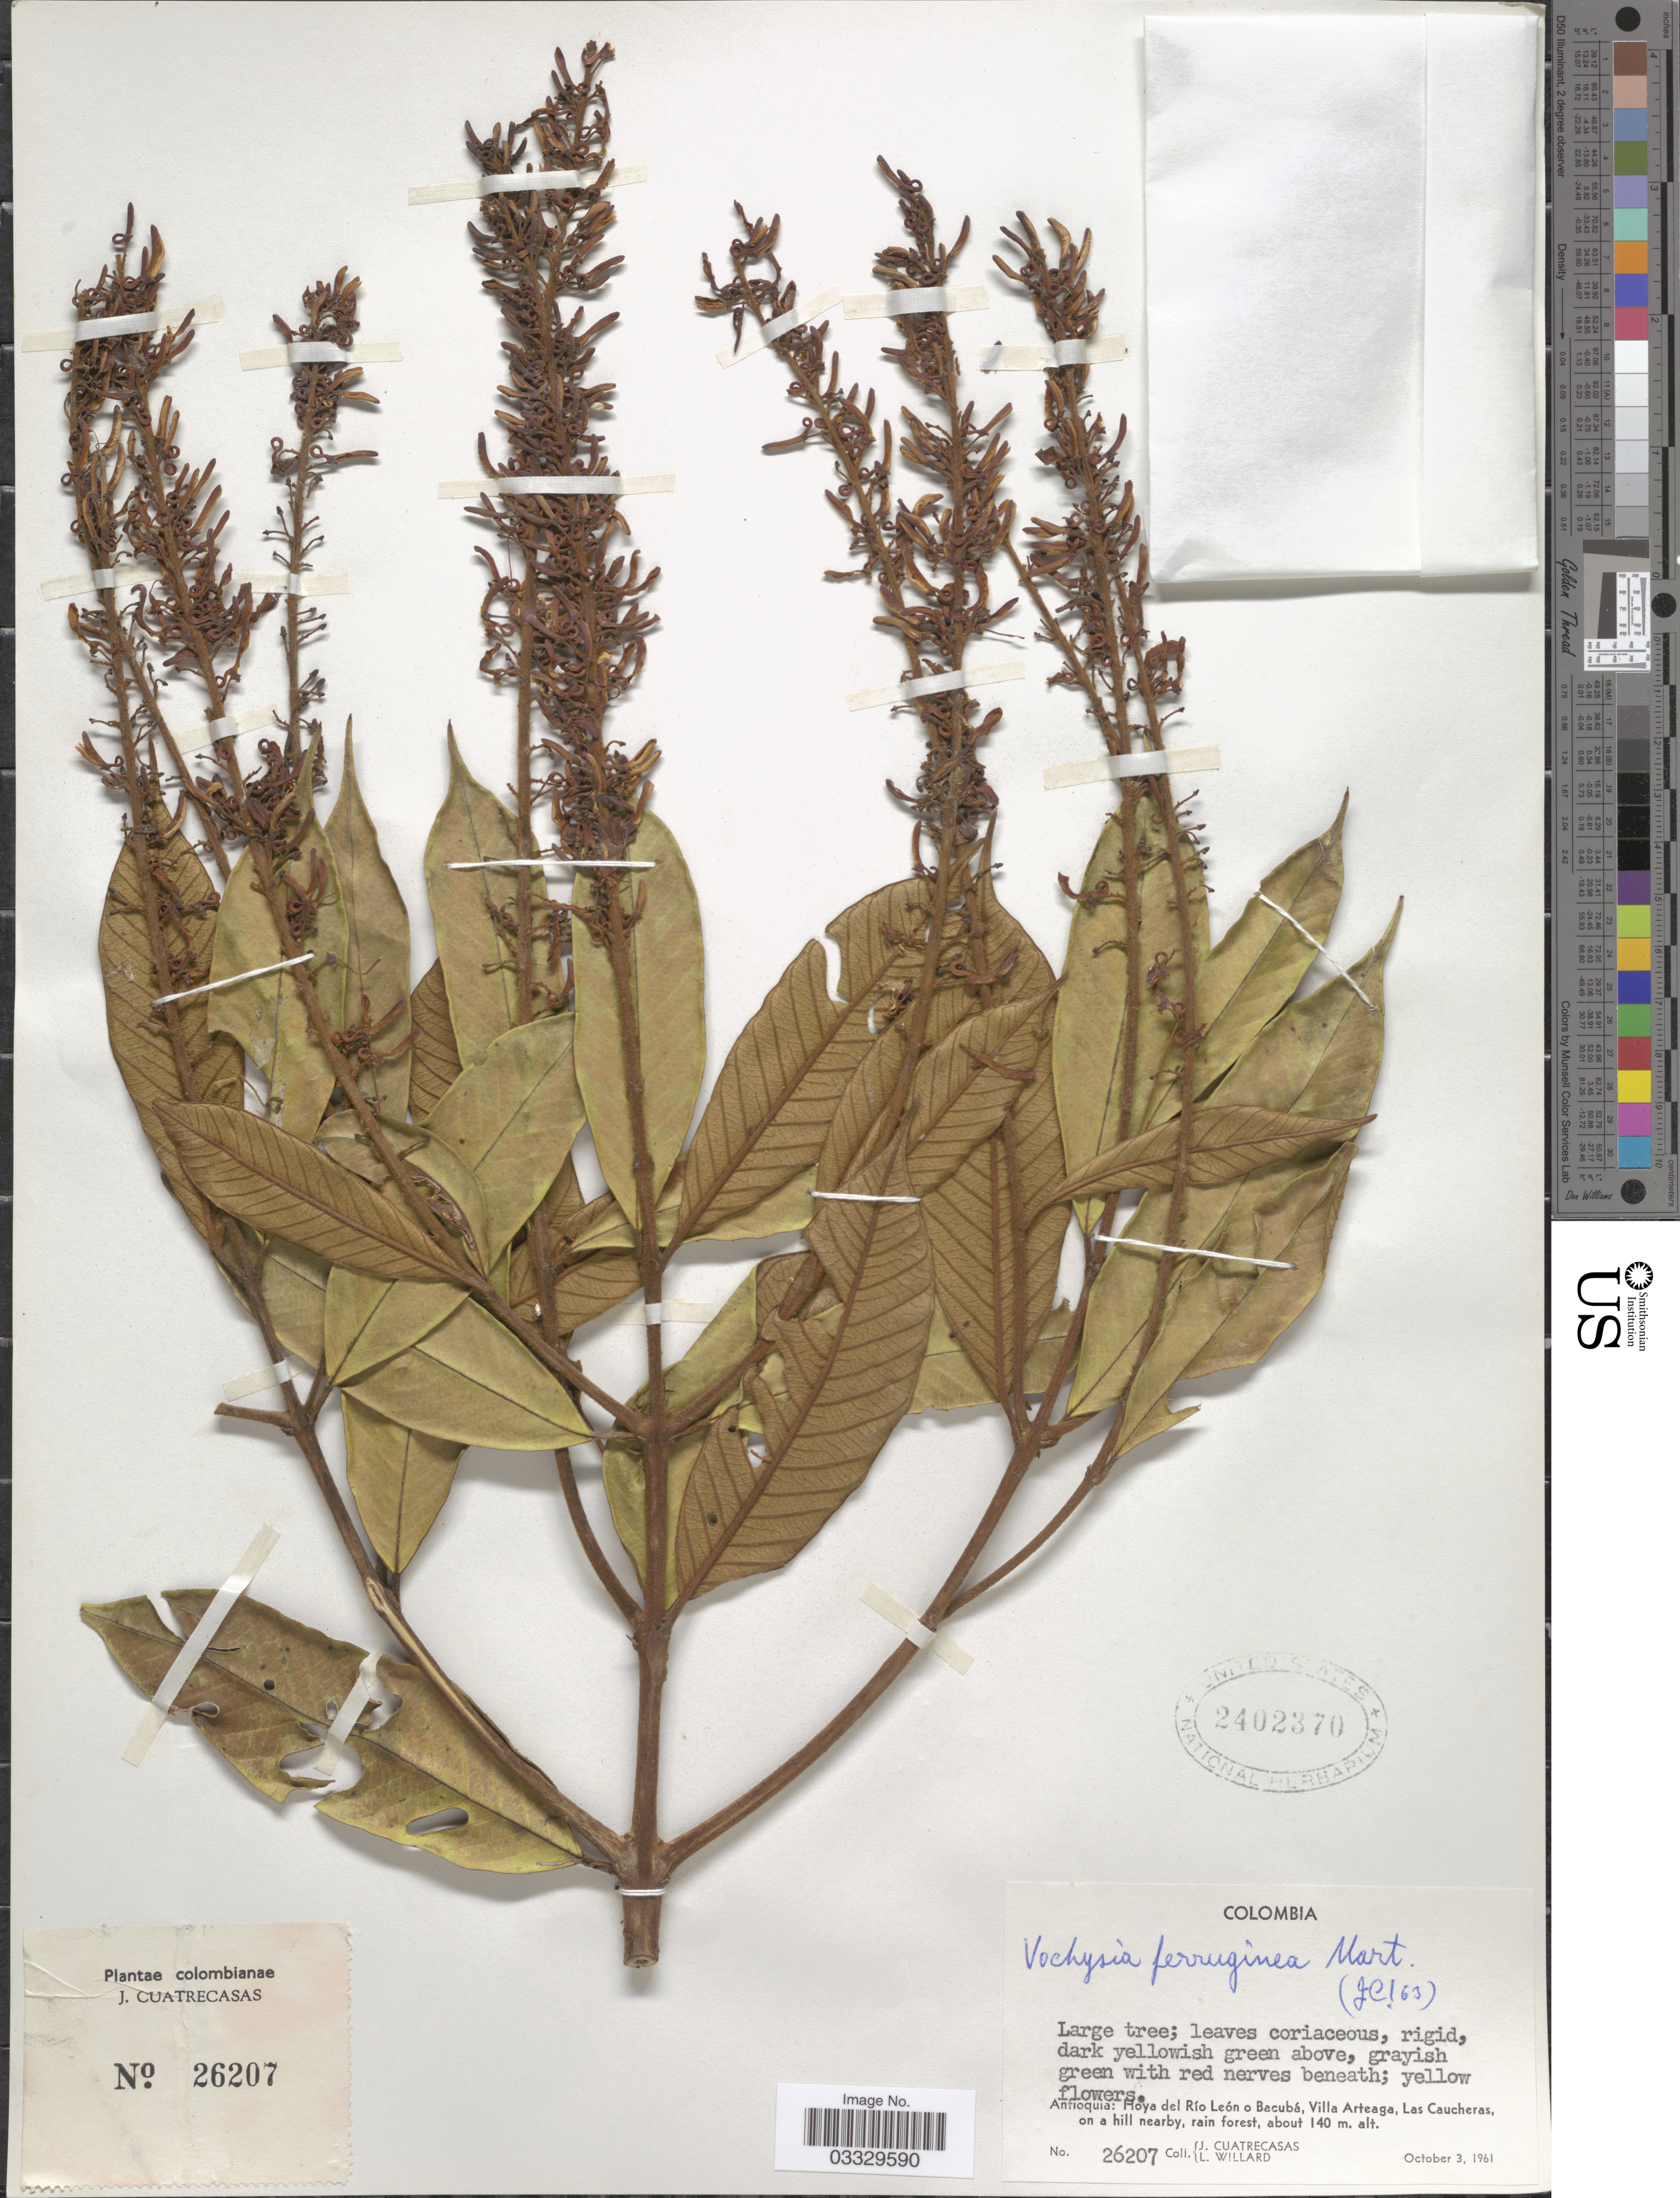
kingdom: Plantae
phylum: Tracheophyta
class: Magnoliopsida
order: Myrtales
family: Vochysiaceae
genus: Vochysia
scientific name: Vochysia ferruginea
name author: Mart.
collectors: J. Cuatrecasas & L. Willard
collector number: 26207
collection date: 1961-10-03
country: Colombia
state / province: Antioquia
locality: Hoya del Río León o Bacubá, Villa Arteaga, Las Caucheras.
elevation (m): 140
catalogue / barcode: US 2402370